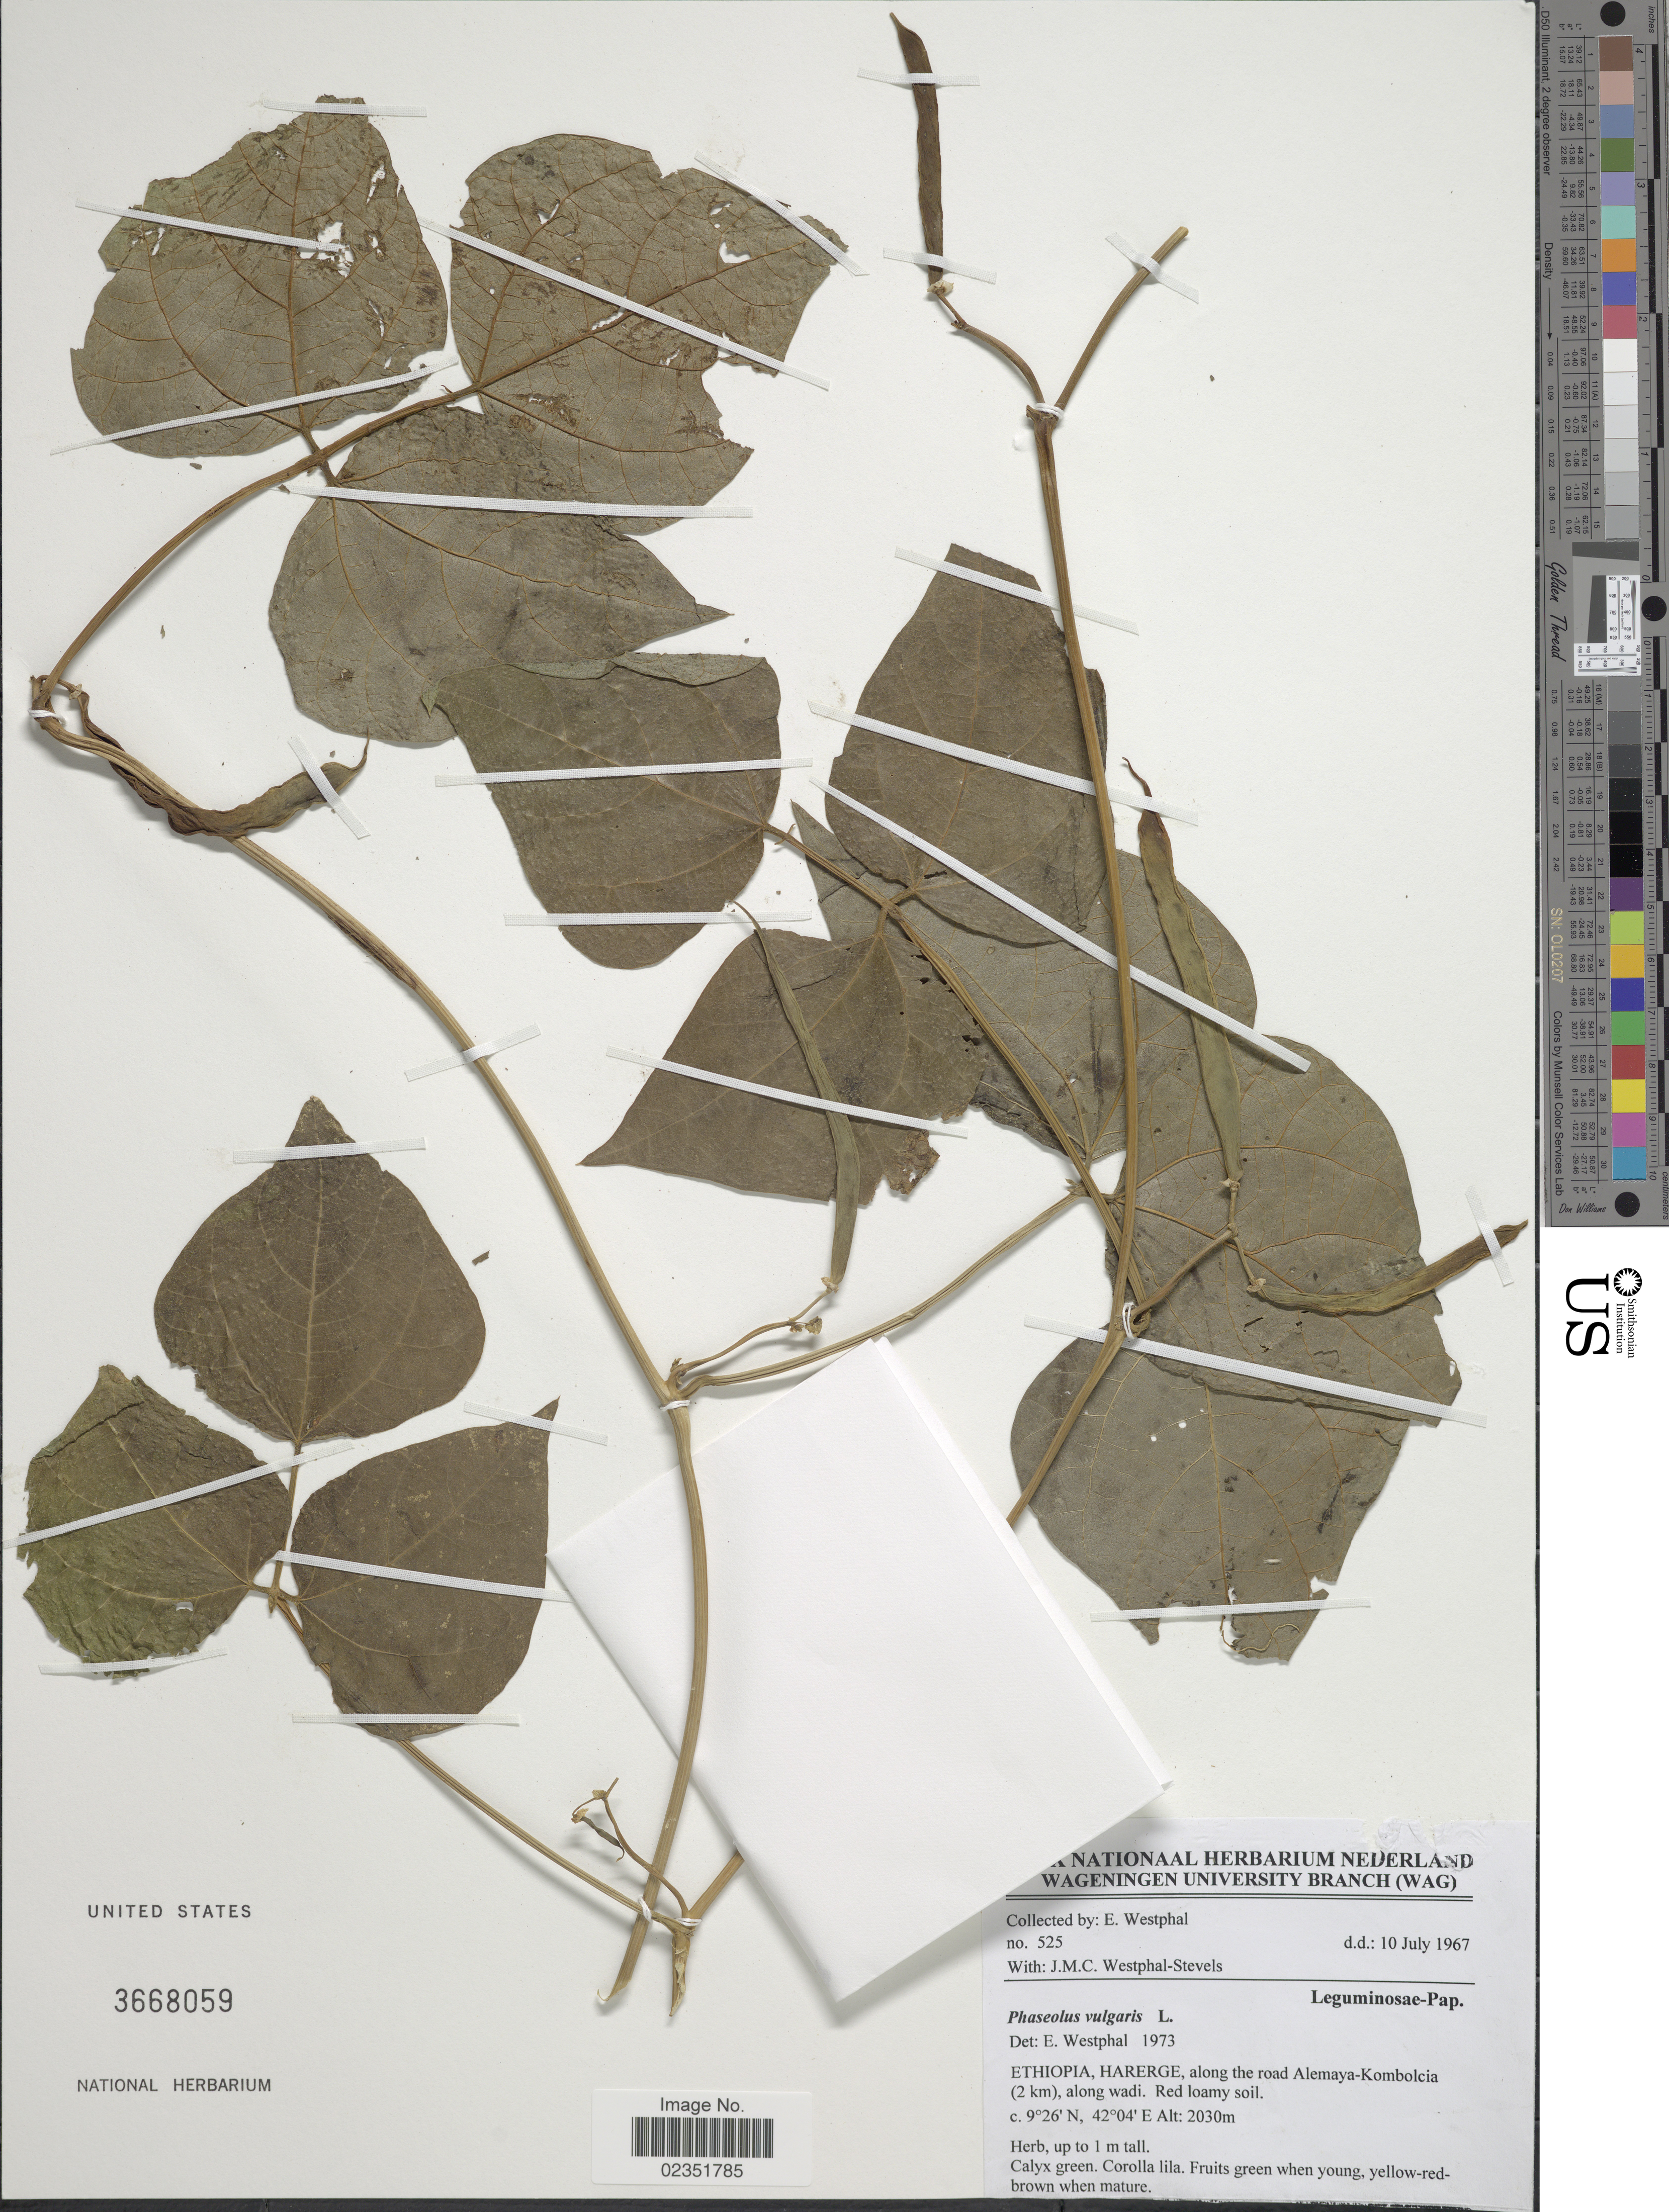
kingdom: Plantae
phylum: Tracheophyta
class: Magnoliopsida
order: Fabales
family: Fabaceae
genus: Phaseolus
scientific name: Phaseolus vulgaris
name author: L.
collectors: E. Westphal & J. Westphal-Stevels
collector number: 525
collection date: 1967-07-10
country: Ethiopia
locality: Harerge, along the road Alemaya-Kombolcia (2 km) along wadi.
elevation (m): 2030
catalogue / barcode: US 3668059